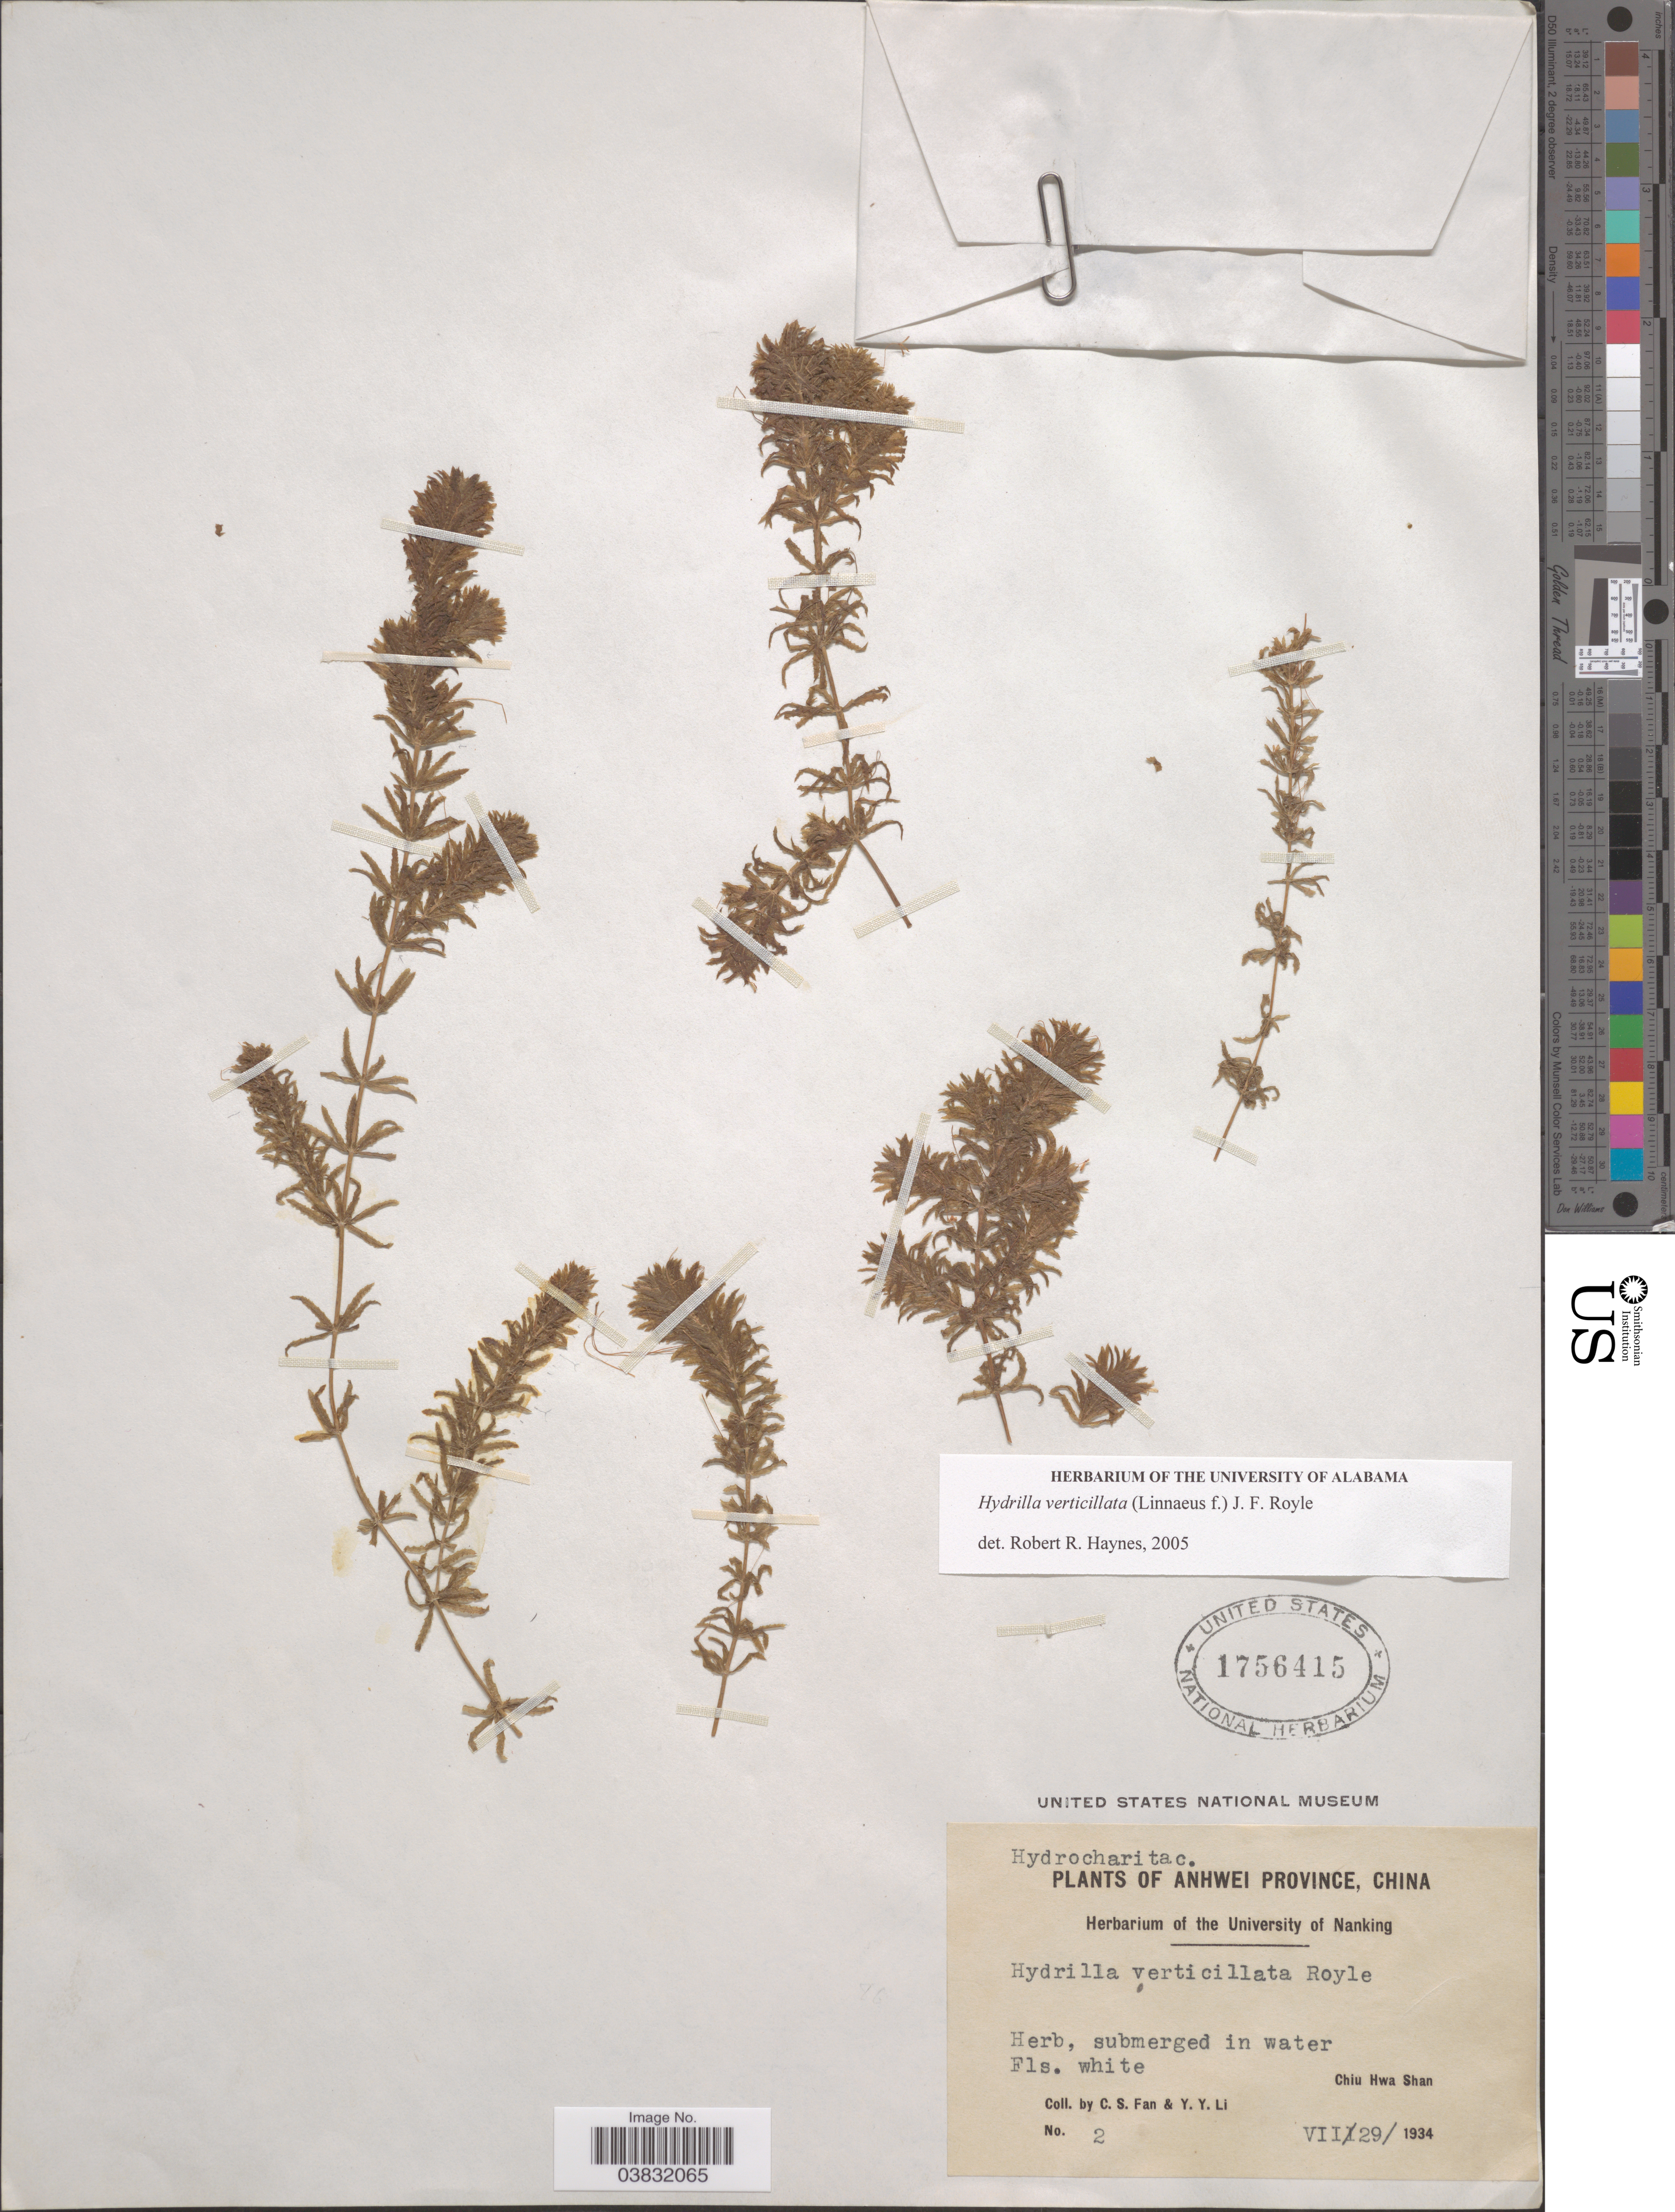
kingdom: Plantae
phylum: Tracheophyta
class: Liliopsida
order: Alismatales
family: Hydrocharitaceae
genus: Hydrilla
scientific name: Hydrilla verticillata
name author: (L. f.) Royle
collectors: Y. Y. Li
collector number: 2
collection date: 1939-08-29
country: China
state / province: Anhui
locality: Anhwei Province. Chiu Hwa Shan.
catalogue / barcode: US 1756415